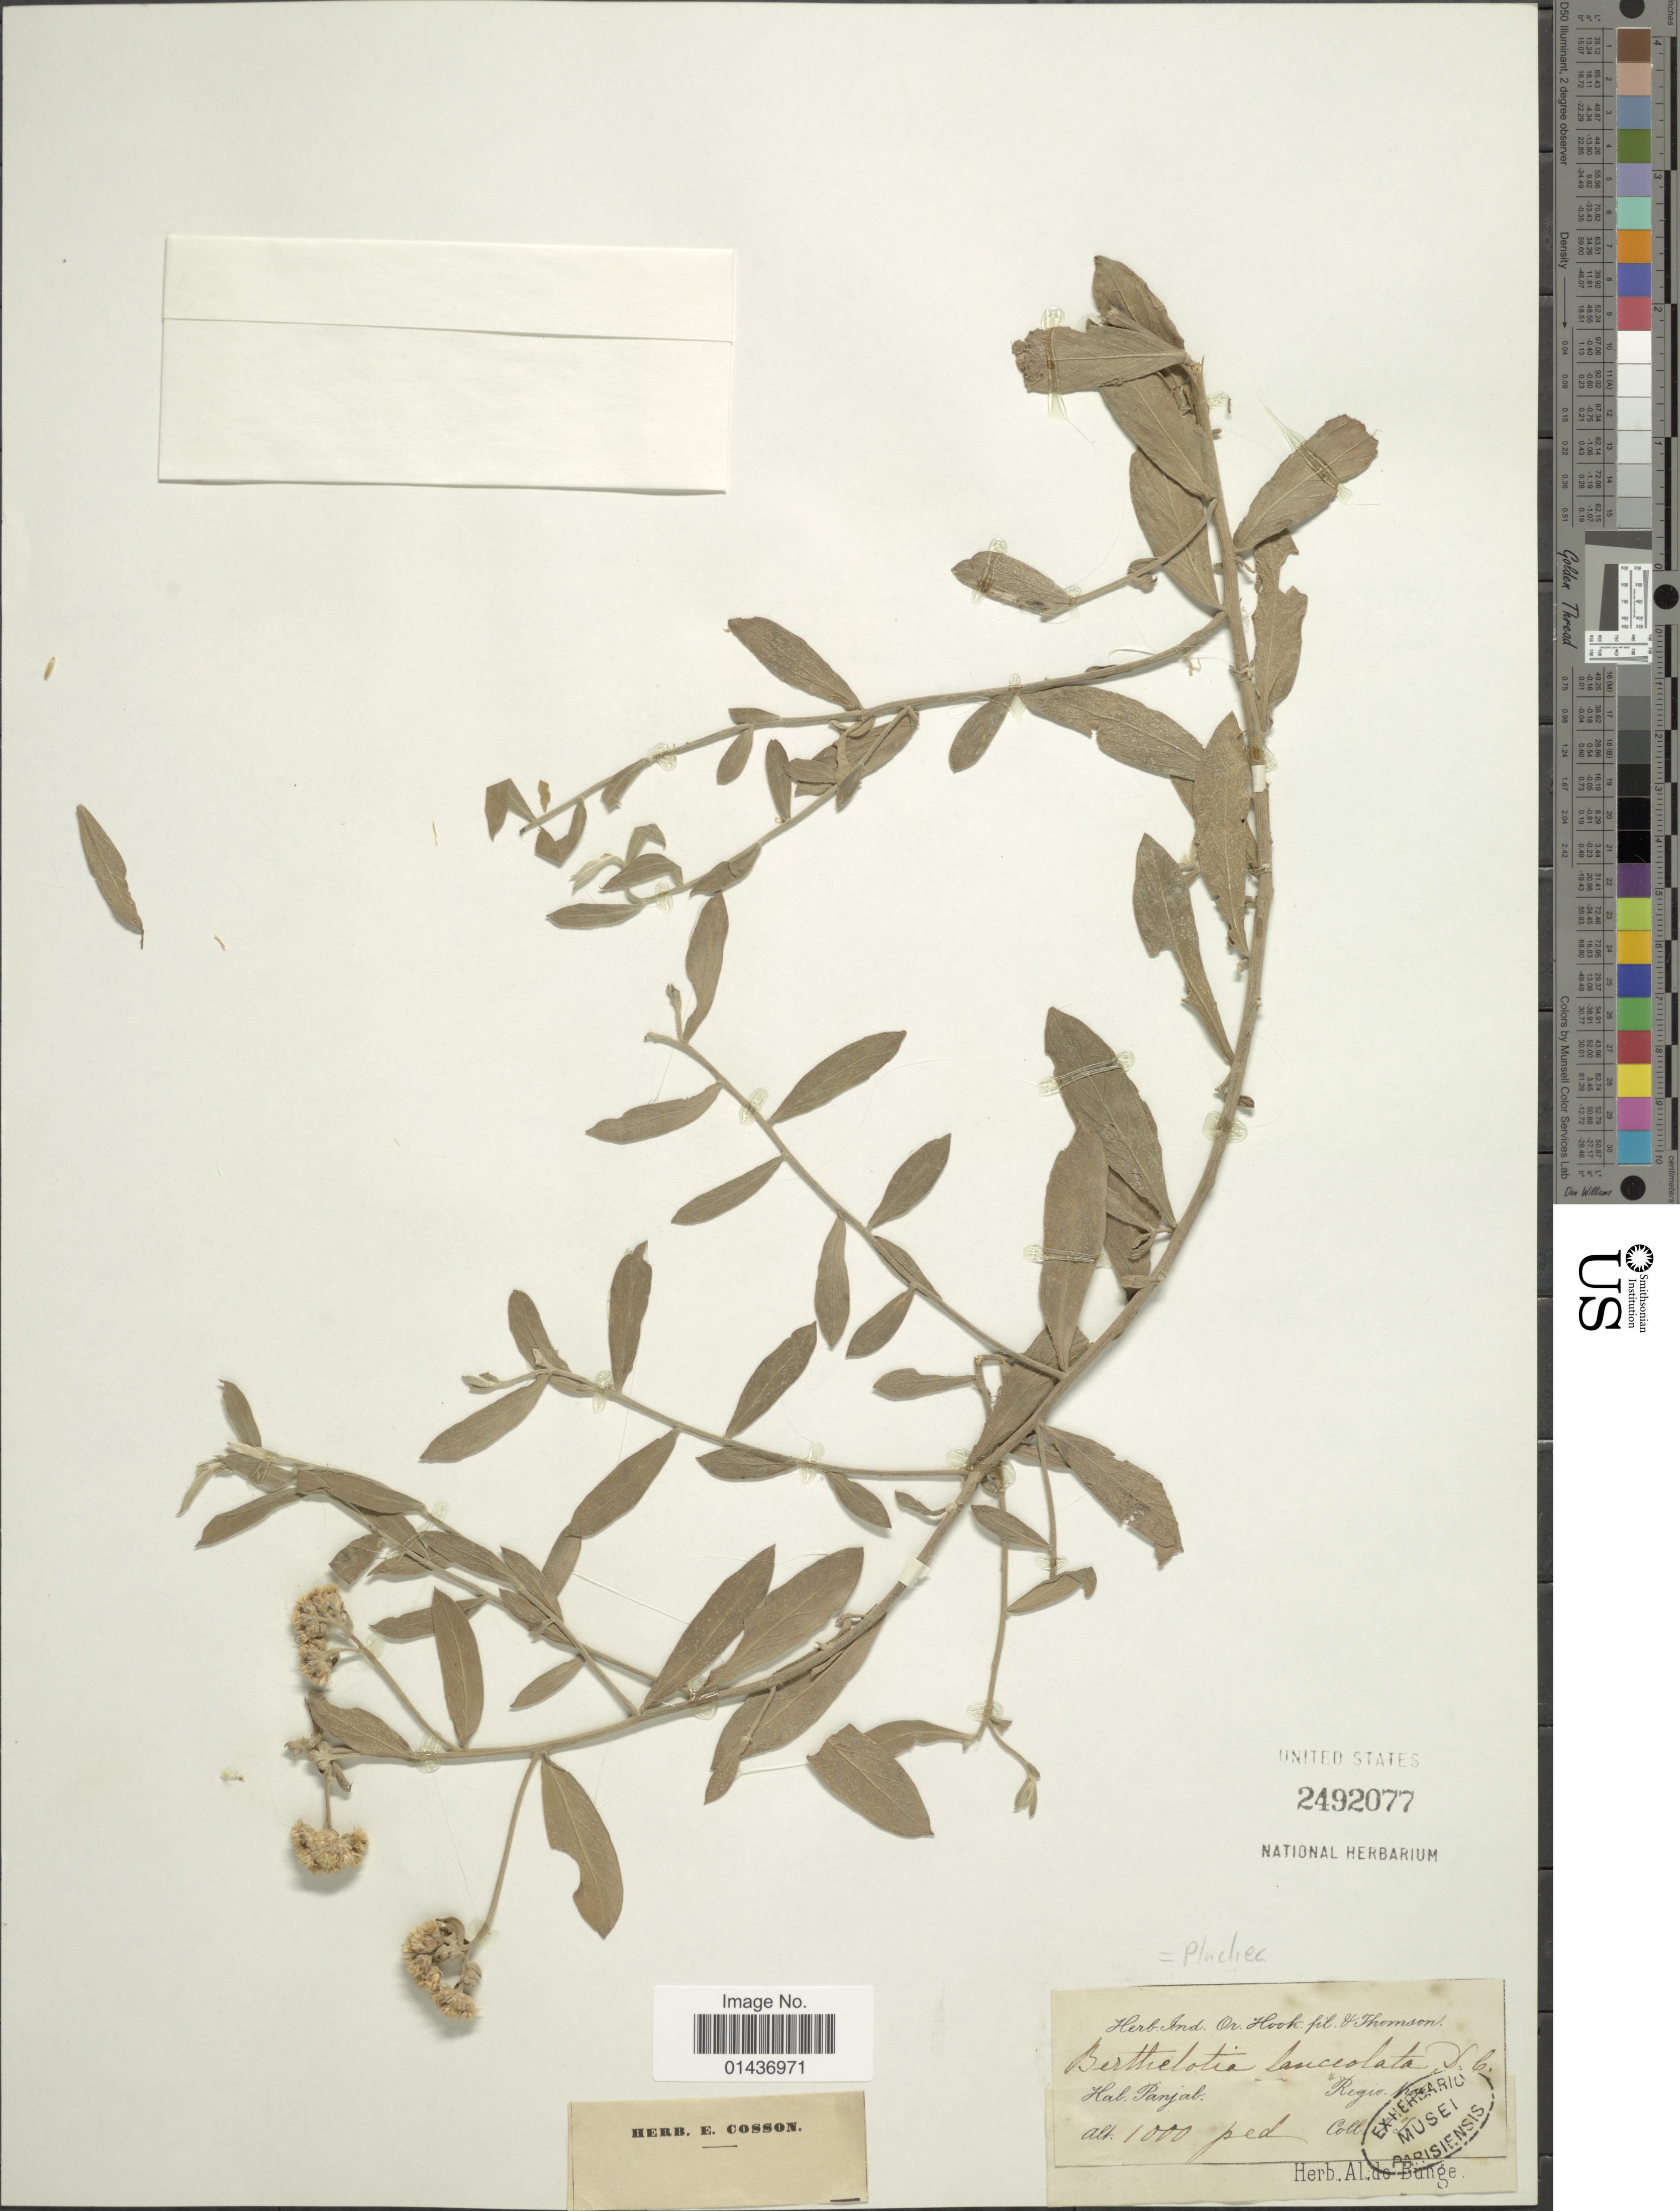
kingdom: Plantae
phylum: Tracheophyta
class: Magnoliopsida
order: Asterales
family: Asteraceae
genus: Pluchea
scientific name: Pluchea lanceolata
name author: (DC.) C.B. Clarke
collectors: J. Thomson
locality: Punjab, Regio: Kop [interpreted]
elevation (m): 305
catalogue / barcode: US 2492077